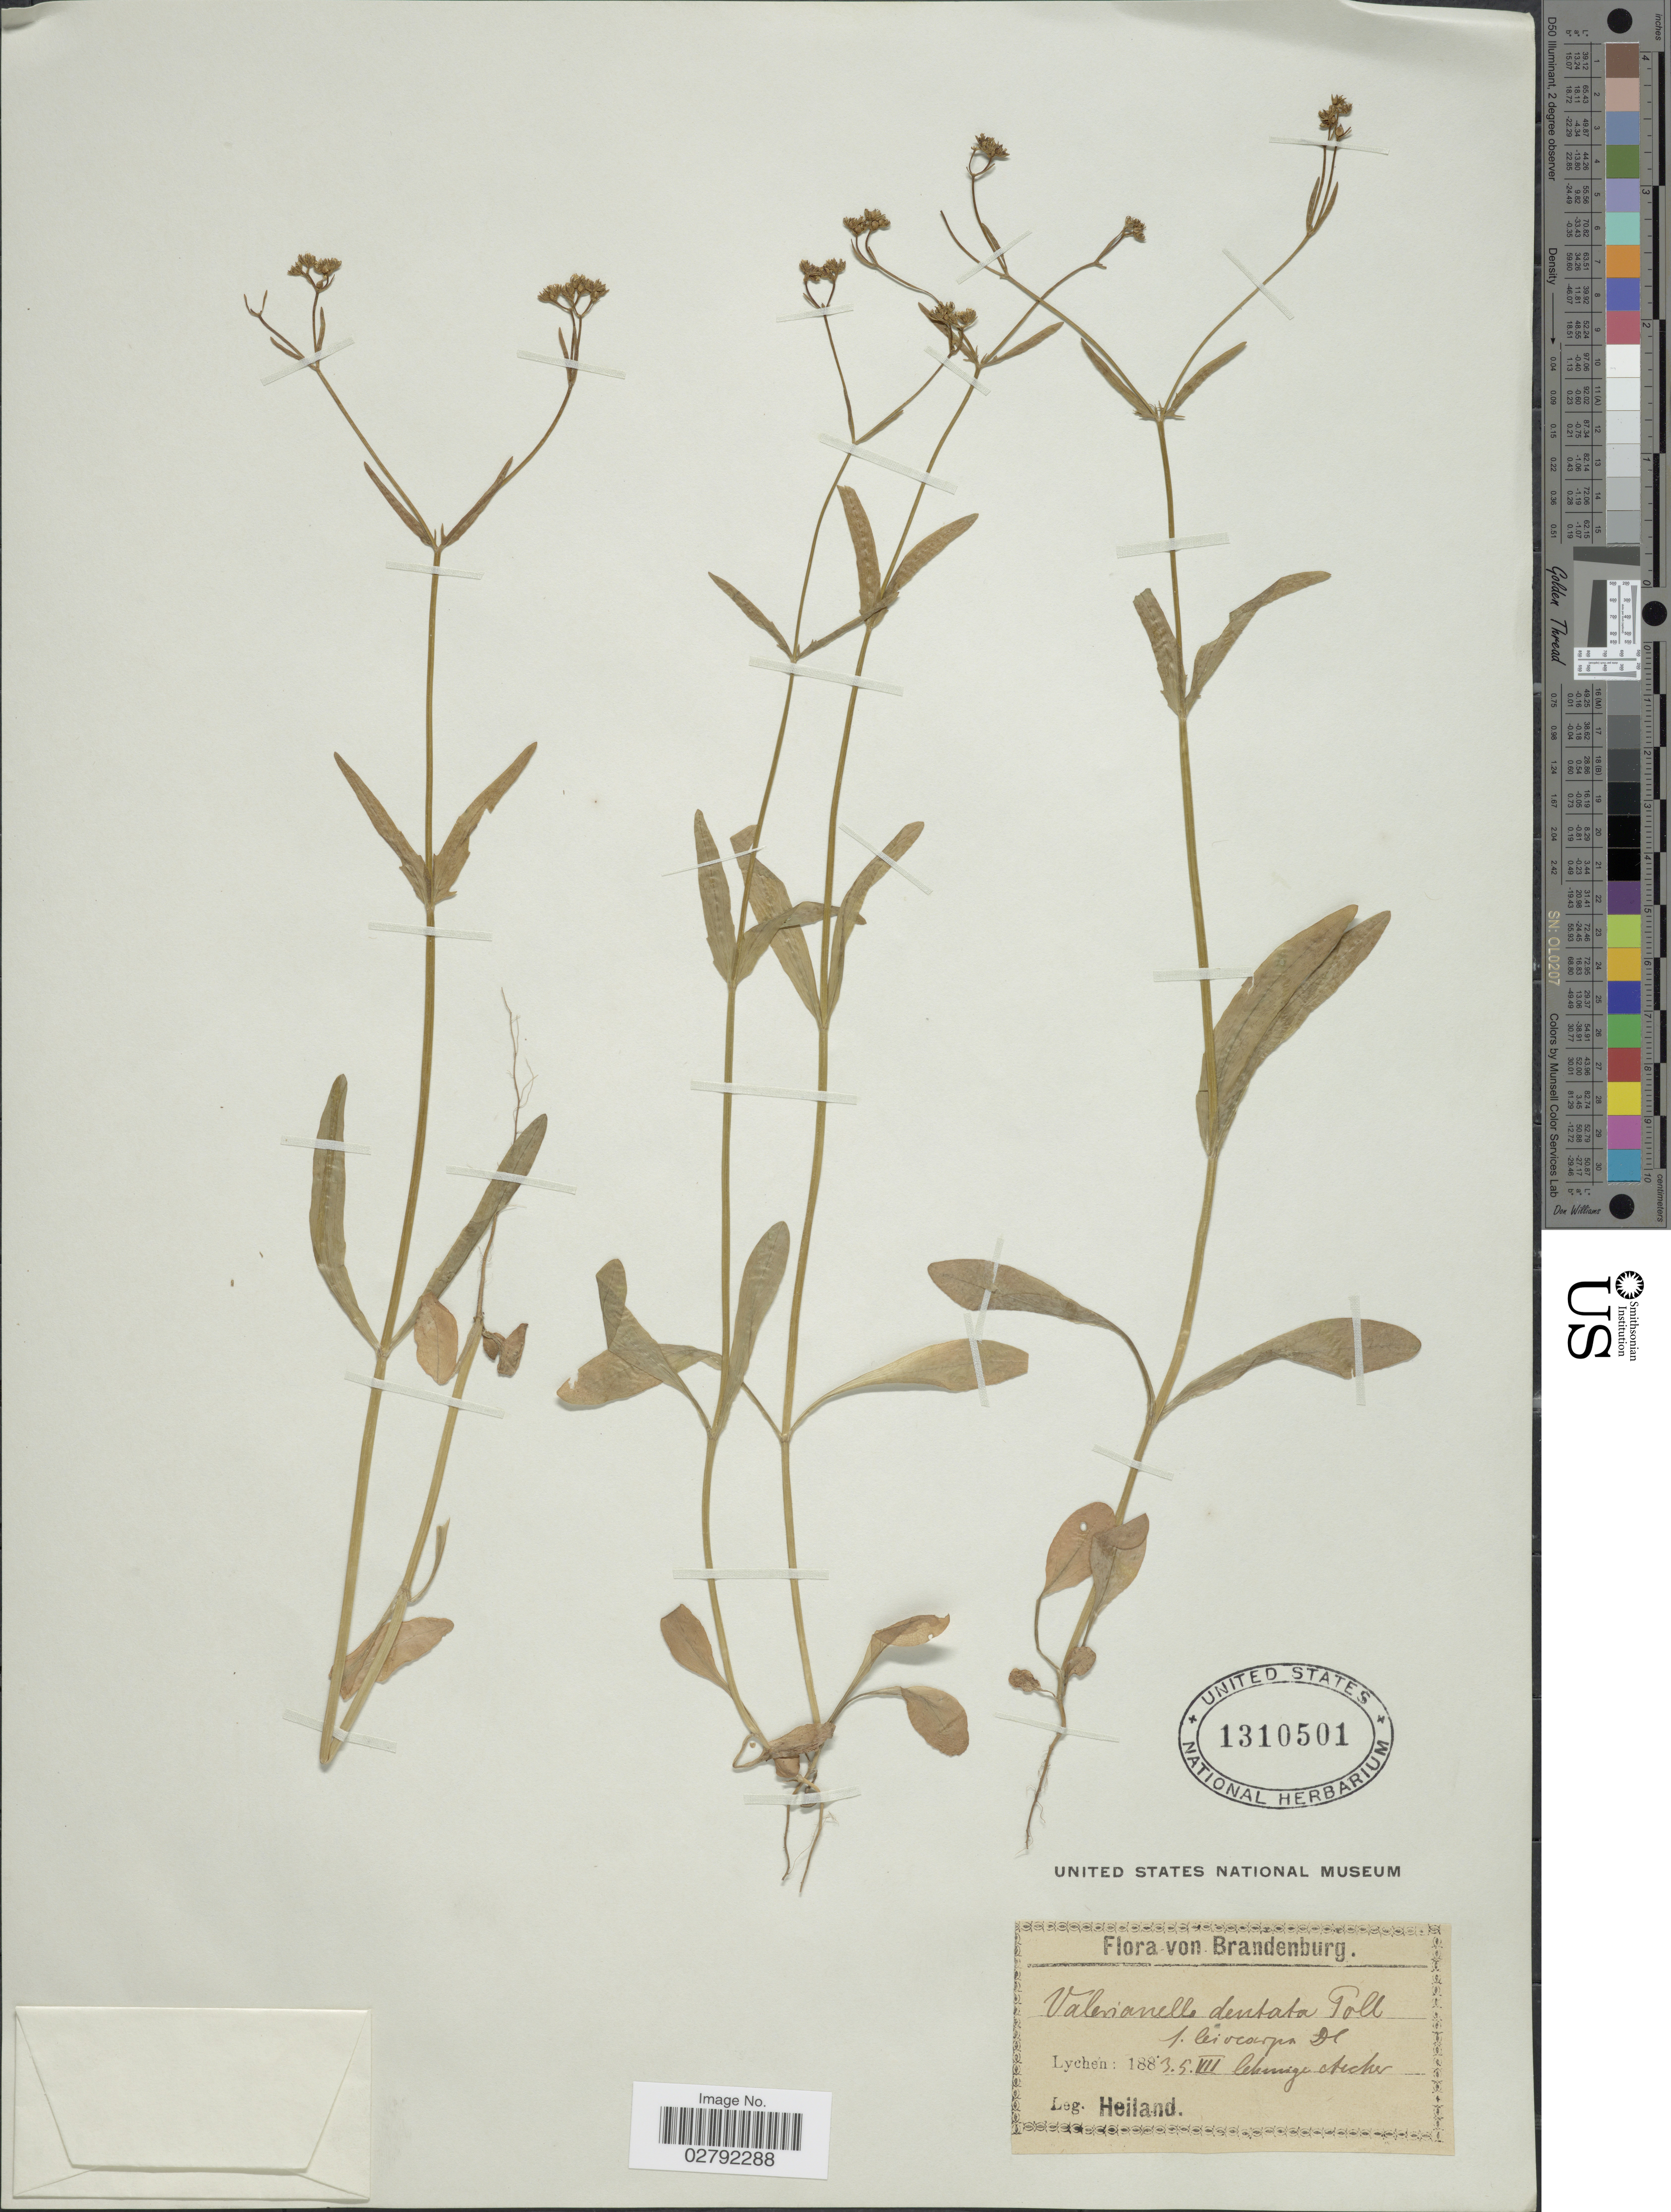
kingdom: Plantae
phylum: Tracheophyta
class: Magnoliopsida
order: Dipsacales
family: Caprifoliaceae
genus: Valerianella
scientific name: Valerianella dentata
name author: (L.) Pollich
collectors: -. Heiland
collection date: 1883-07-05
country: Germany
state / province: Brandenburg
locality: Lychen: Chenige techer. [interpreted]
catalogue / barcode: US 1310501